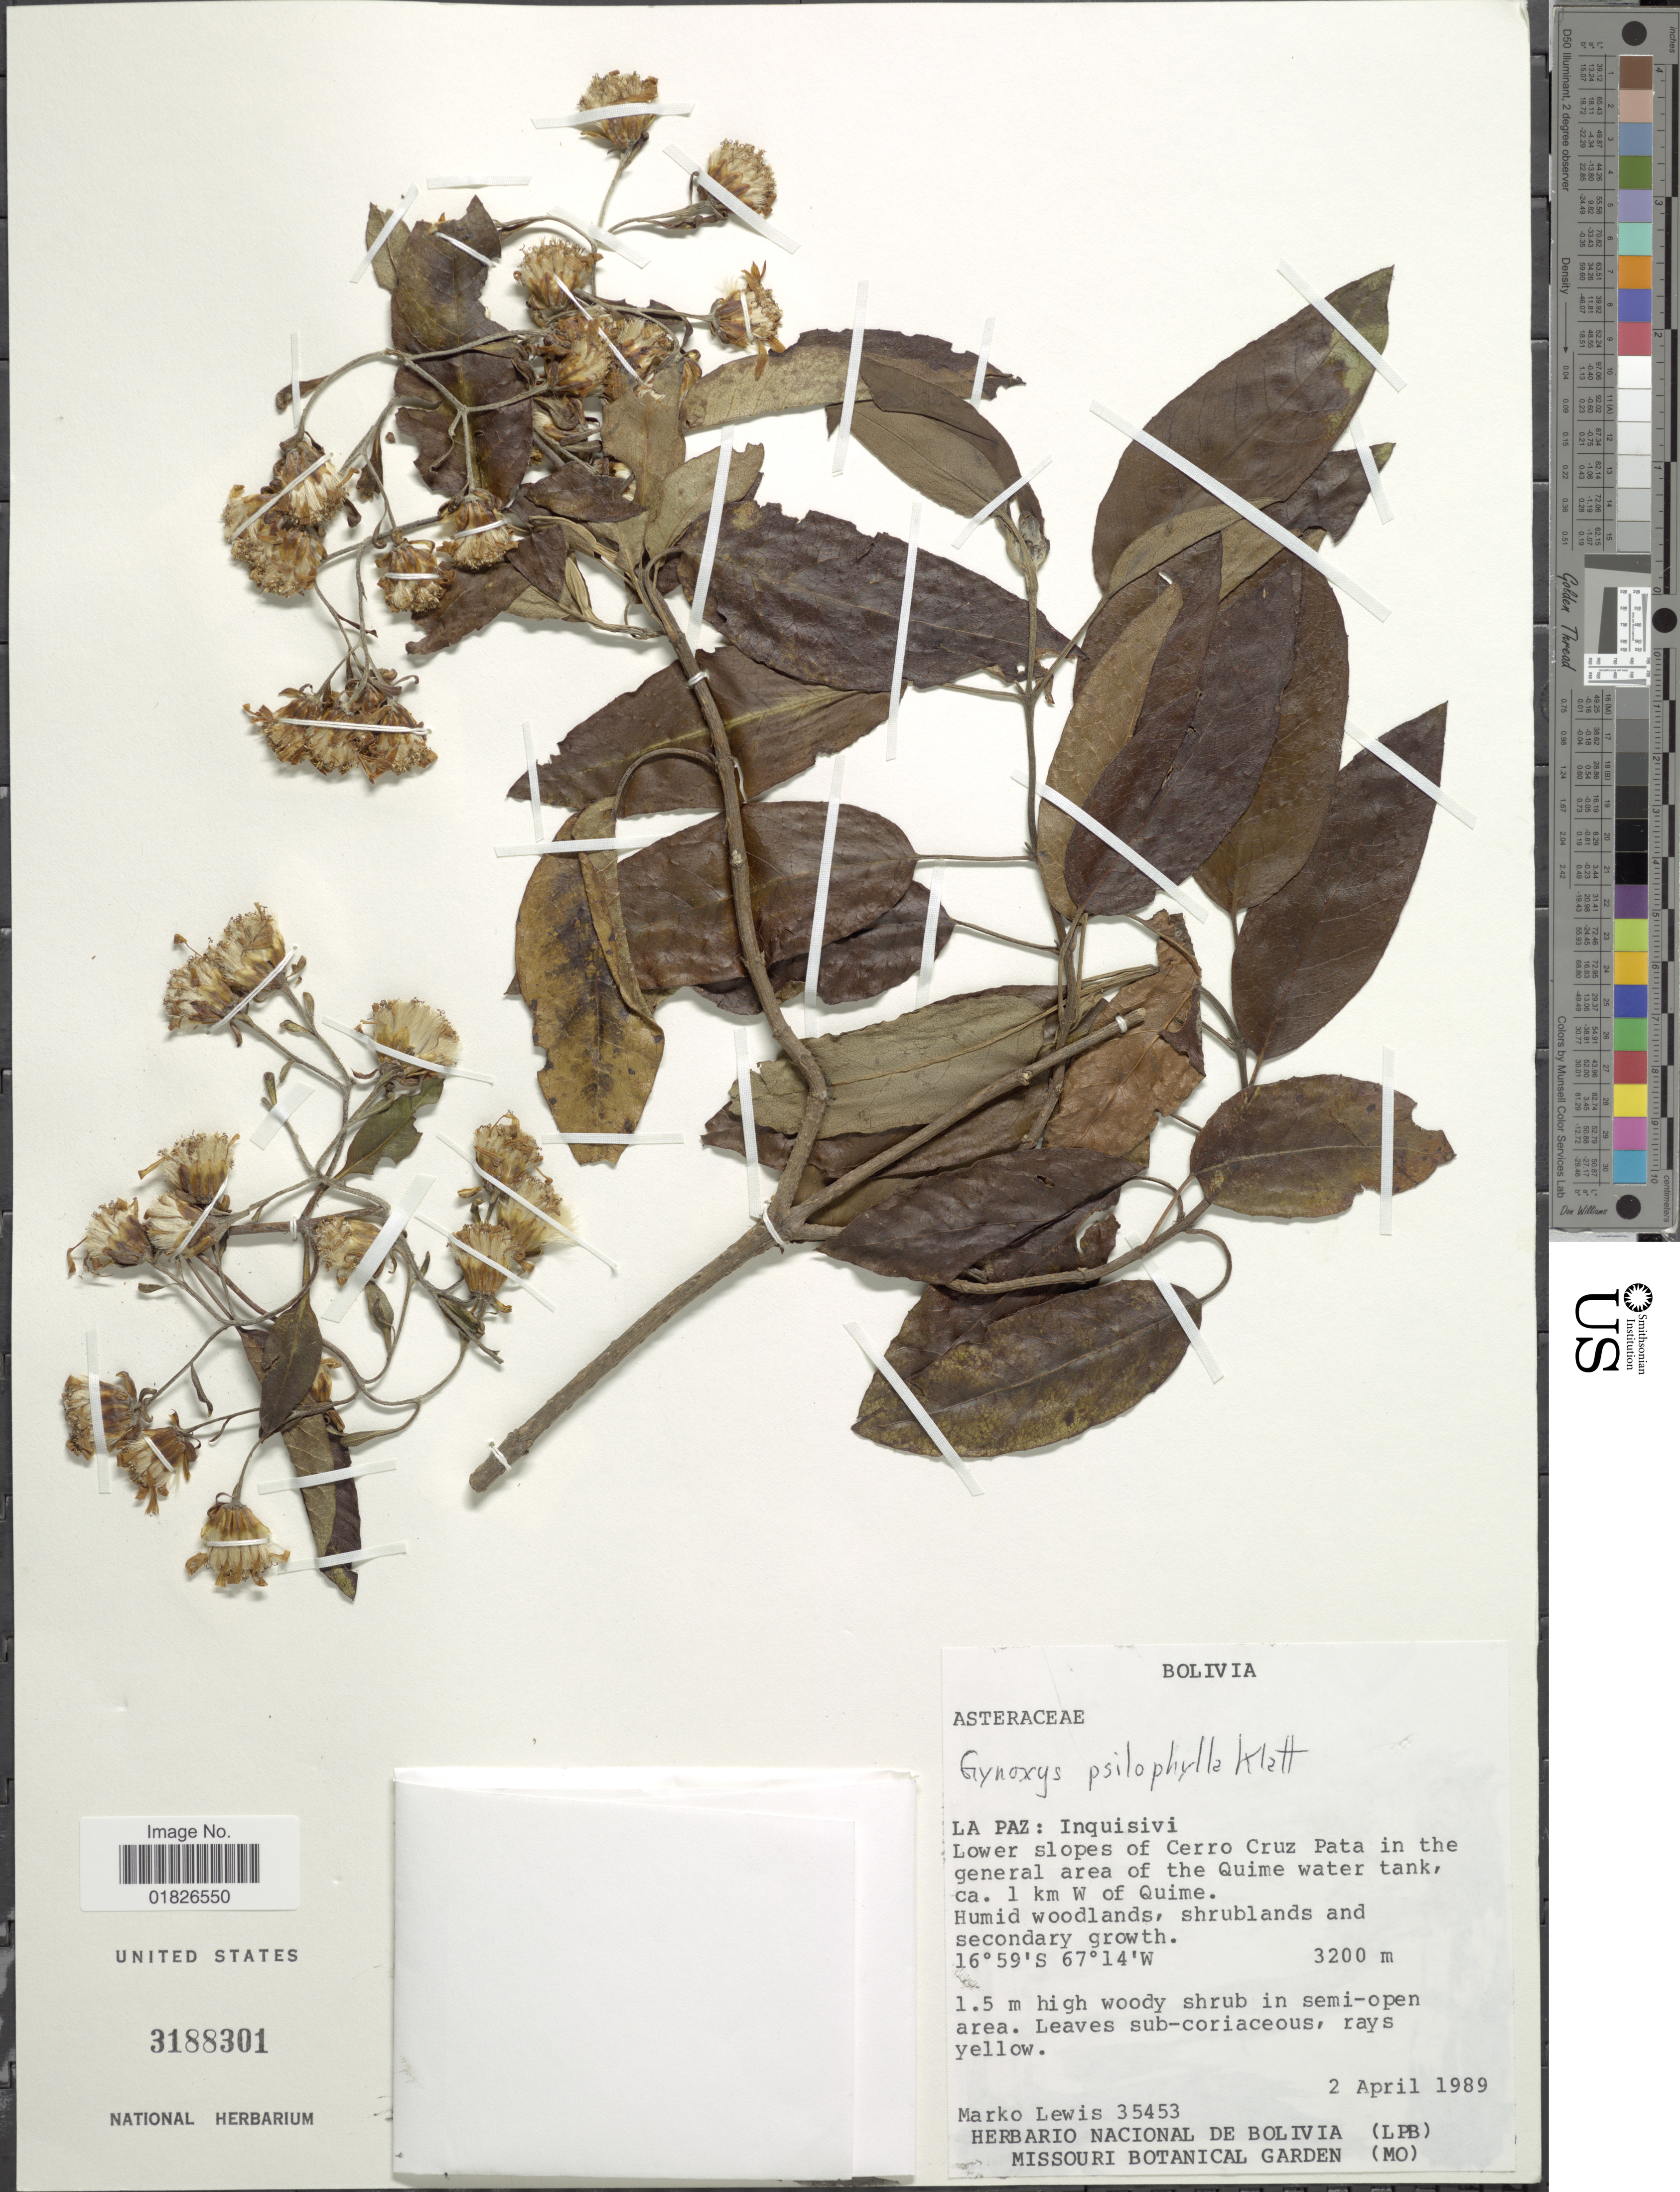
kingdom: Plantae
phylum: Tracheophyta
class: Magnoliopsida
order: Asterales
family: Asteraceae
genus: Gynoxys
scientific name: Gynoxys psilophylla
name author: Klatt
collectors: M. A. Lewis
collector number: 35453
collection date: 1989-04-02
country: Bolivia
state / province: La Paz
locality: Inquisivi, Lower slopes of Cerro Cruz Pata in the general area of the Quime water tank, ca 1 km W of Quime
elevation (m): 3200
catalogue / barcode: US 3188301